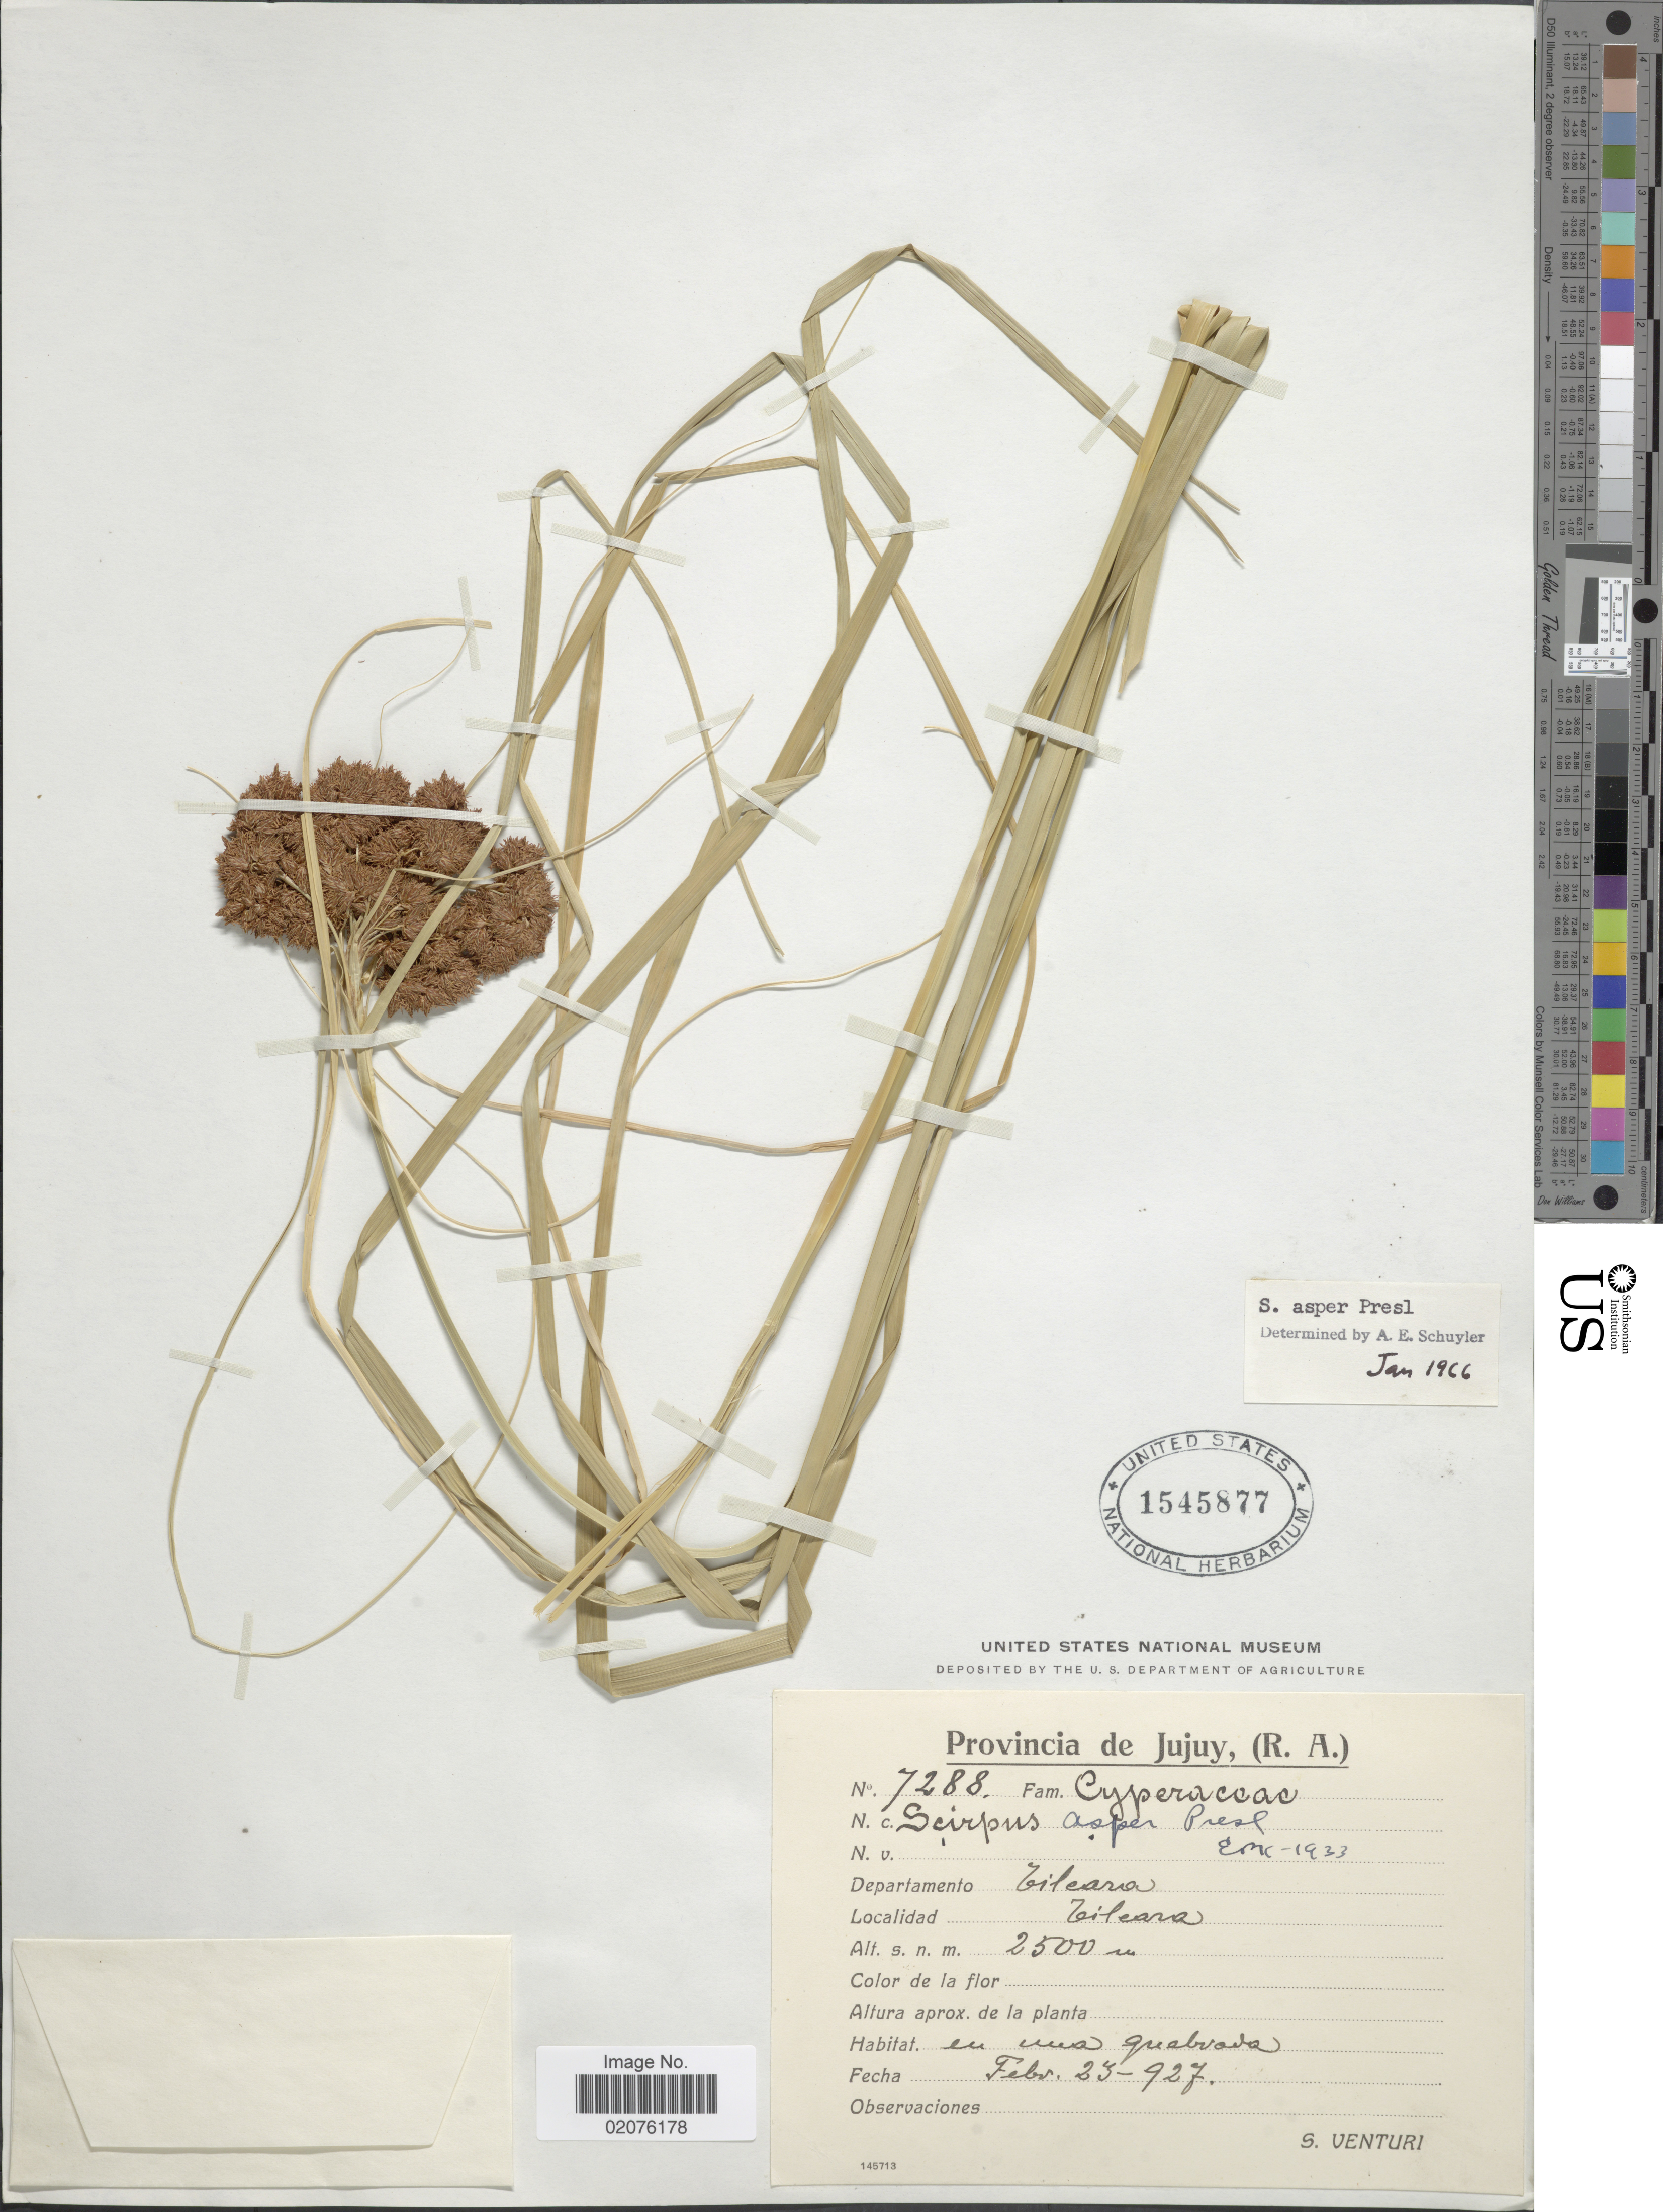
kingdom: Plantae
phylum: Tracheophyta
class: Liliopsida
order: Poales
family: Cyperaceae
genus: Rhodoscirpus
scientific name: Rhodoscirpus asper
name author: (J. Presl & C. Presl) Lév.-Bourret et al.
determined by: Strong, Mark T., (BOT), Smithsonian Institution - National Museum of Natural History (UNITED STATES)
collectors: S. Venturi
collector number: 7288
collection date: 1927-02-23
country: Argentina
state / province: Jujuy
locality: (R. A.) Departamento Tilcara, Tilcara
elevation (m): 2500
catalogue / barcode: US 1545877